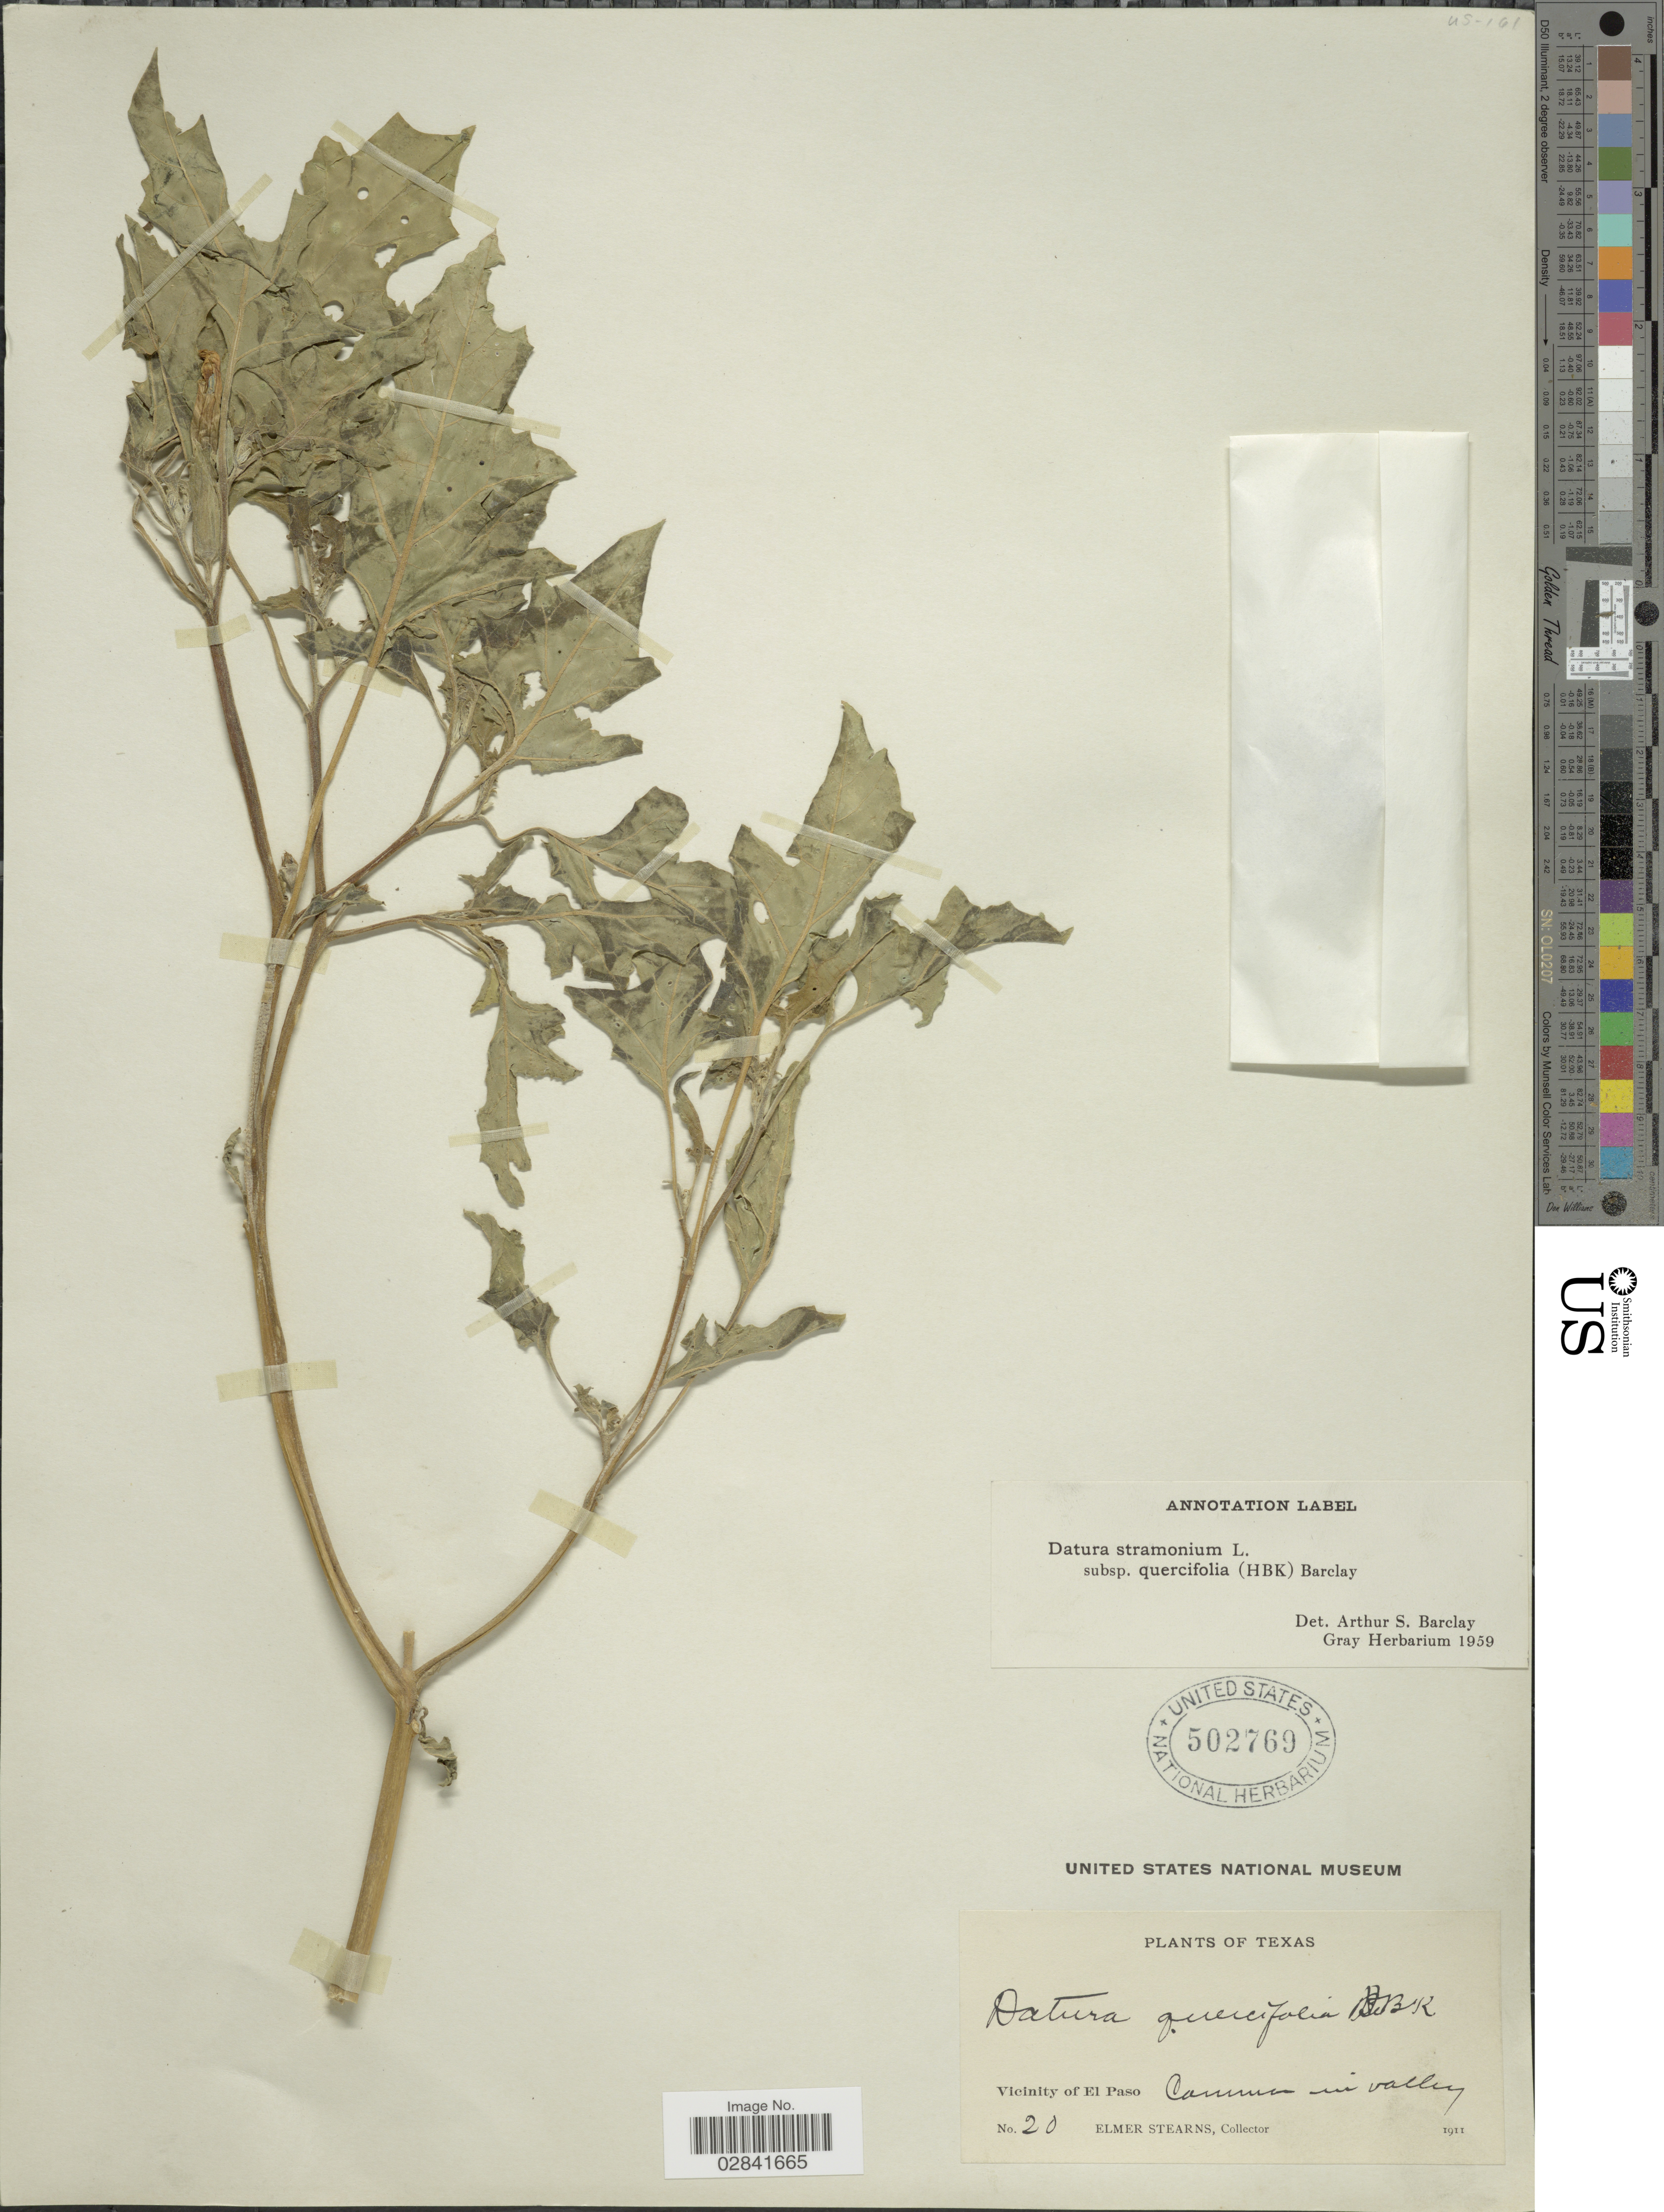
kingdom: Plantae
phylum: Tracheophyta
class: Magnoliopsida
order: Solanales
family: Solanaceae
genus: Datura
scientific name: Datura quercifolia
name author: Kunth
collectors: E. Stearns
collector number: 20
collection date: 1911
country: United States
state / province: Texas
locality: Vicinity of El Paso. Common in valley.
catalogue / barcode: US 502769